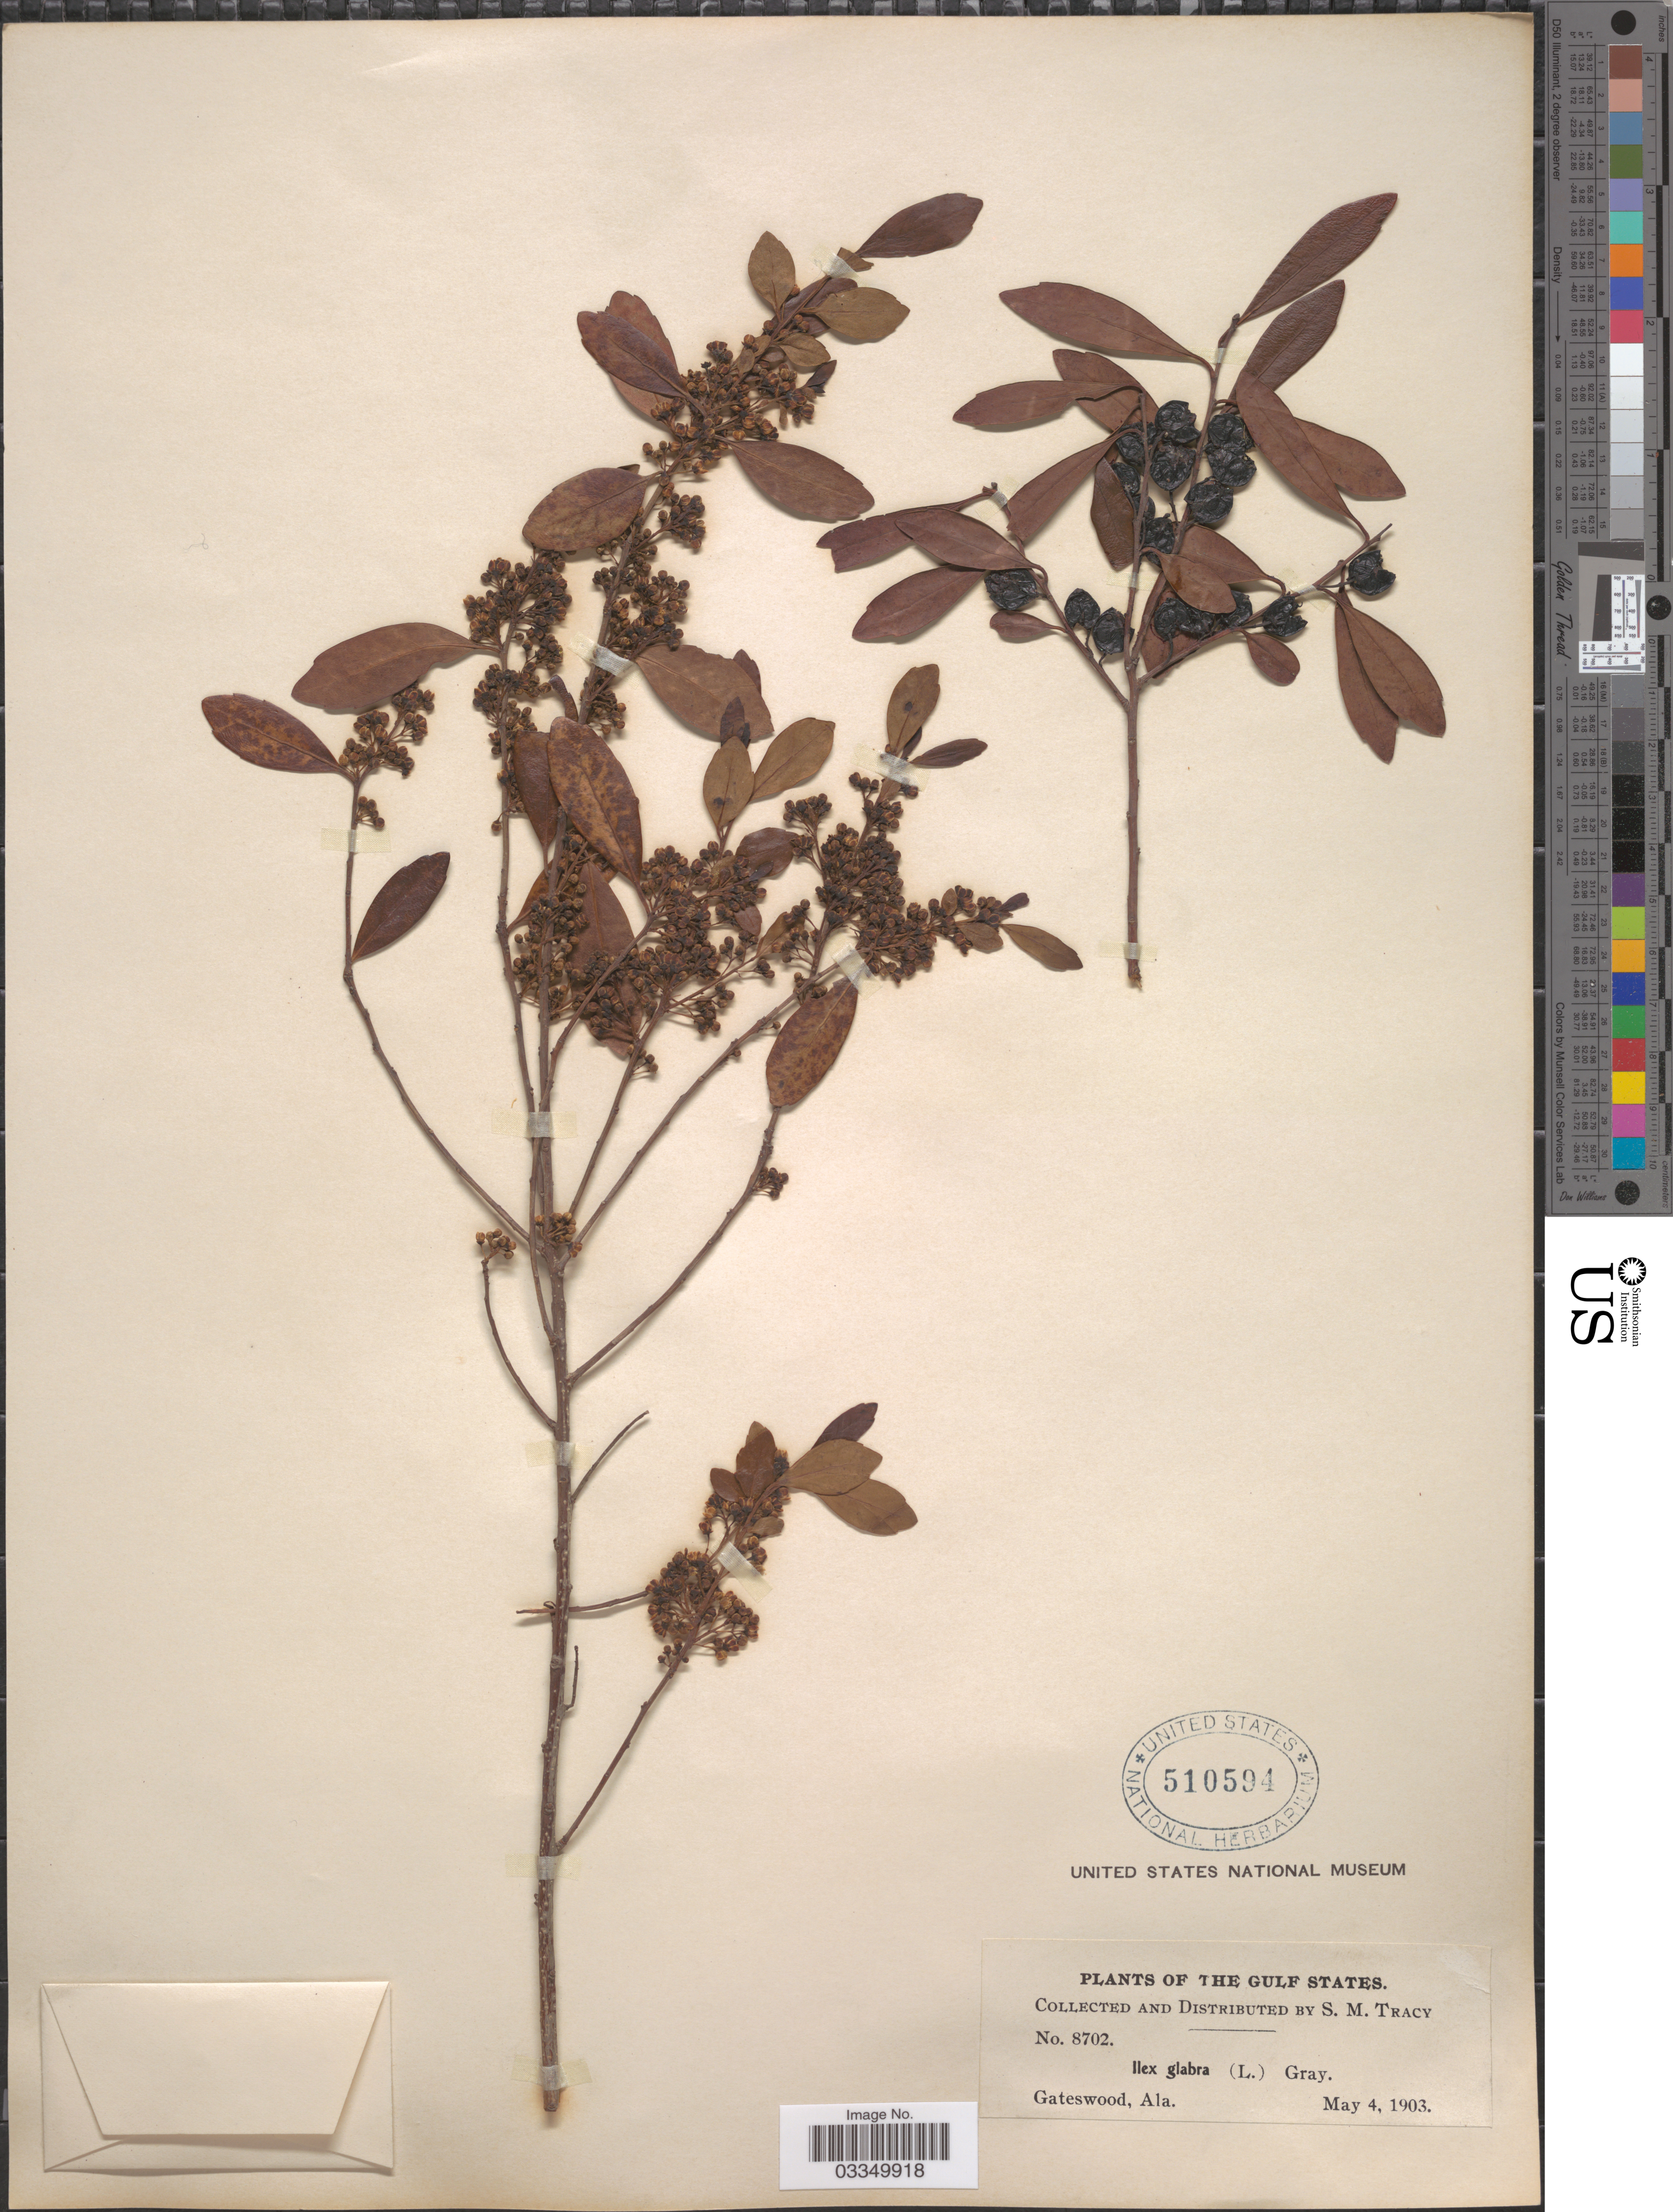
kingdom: Plantae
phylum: Tracheophyta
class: Magnoliopsida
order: Aquifoliales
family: Aquifoliaceae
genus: Ilex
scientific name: Ilex glabra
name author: (L.) A. Gray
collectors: S. M. Tracy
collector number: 8702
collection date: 1903-05-04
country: United States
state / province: Alabama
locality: The Gulf States. Gateswood.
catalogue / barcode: US 510594